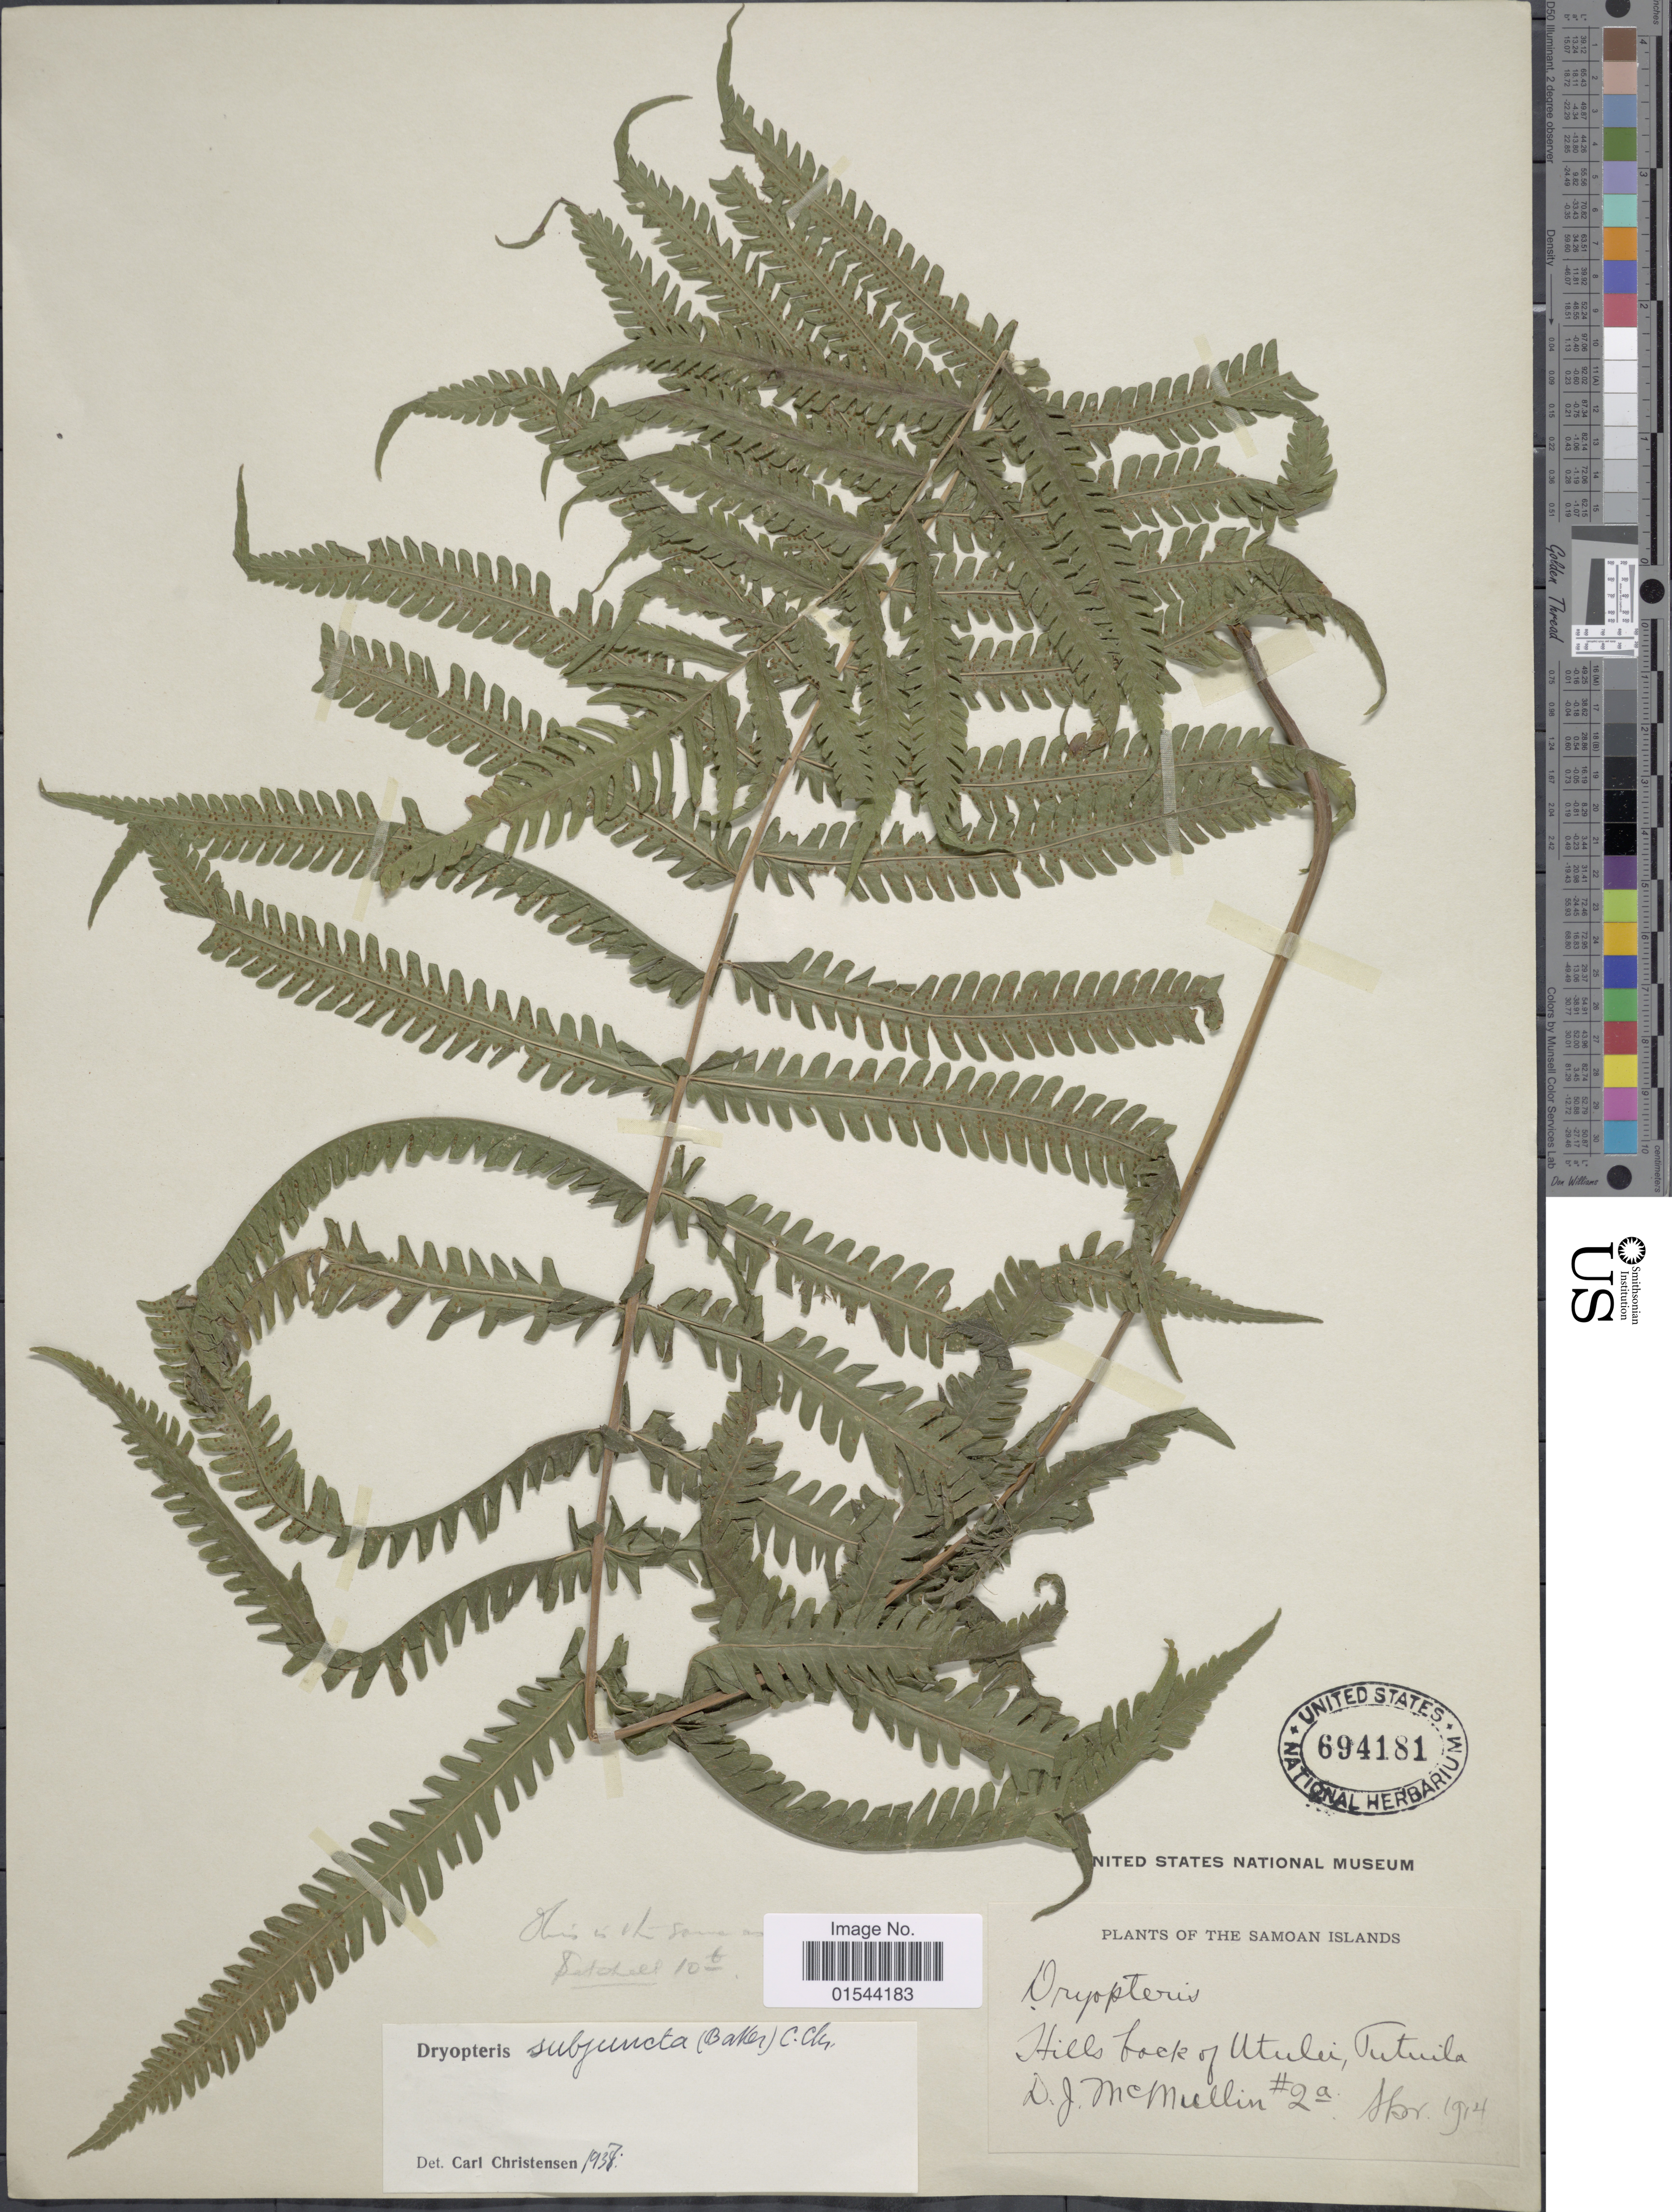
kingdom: Plantae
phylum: Tracheophyta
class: Polypodiopsida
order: Polypodiales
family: Thelypteridaceae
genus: Christella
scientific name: Christella subjuncta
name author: (Baker) Holttum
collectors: D. McMullin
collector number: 2a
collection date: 1914-04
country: American Samoa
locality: The Samoan Islands, Hill back of Utulei, Tutuila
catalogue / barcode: US 694181